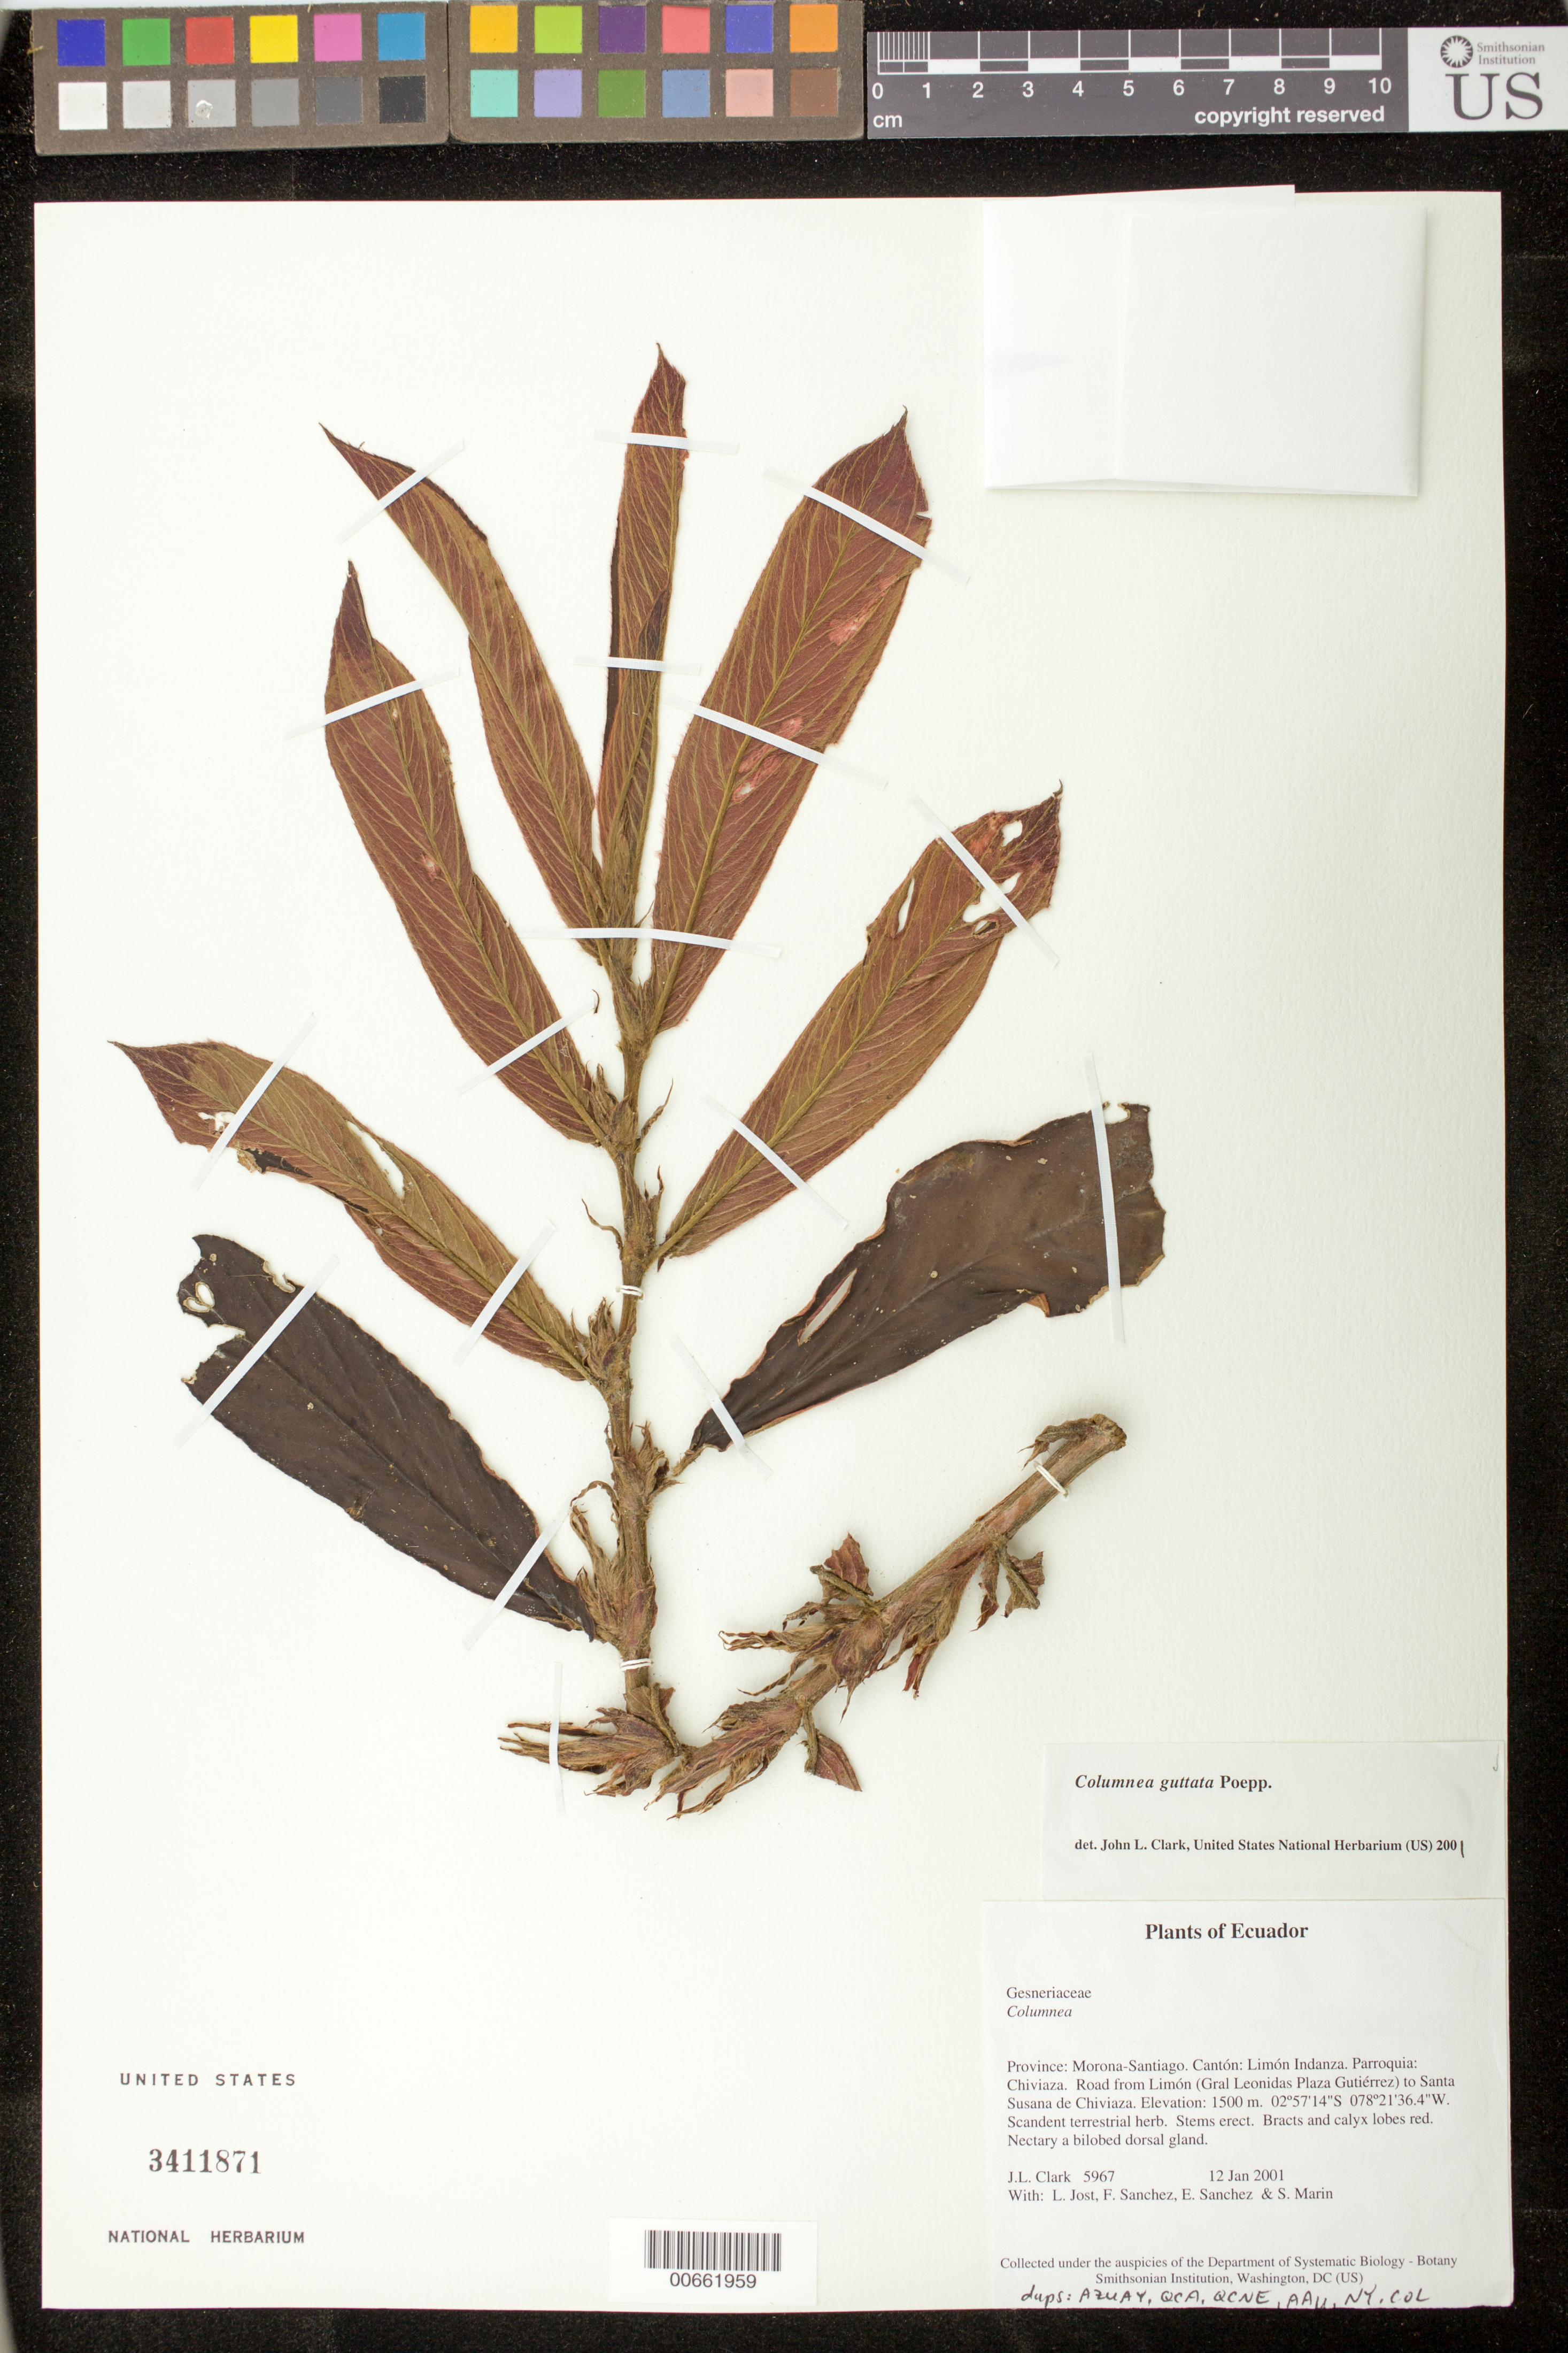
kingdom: Plantae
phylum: Tracheophyta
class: Magnoliopsida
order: Lamiales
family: Gesneriaceae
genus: Columnea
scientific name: Columnea guttata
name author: Poepp.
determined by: Clark, J. L., (SEL), The Marie Selby Botanical Garden (UNITED STATES)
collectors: J. L. Clark, L. Jost, F. Sanchez, E. Sanchez & S. Marin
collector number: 5967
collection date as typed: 12 Jan 2001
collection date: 2001-01-12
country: Ecuador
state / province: Morona-Santiago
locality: Cantón: Limón Indanza. Parroquia: Chiviaza. Road from Limón (Gral Leonidas Plaza Gutiérrez) to Santa Susana de Chiviaza.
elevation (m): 1500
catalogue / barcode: US 3411871